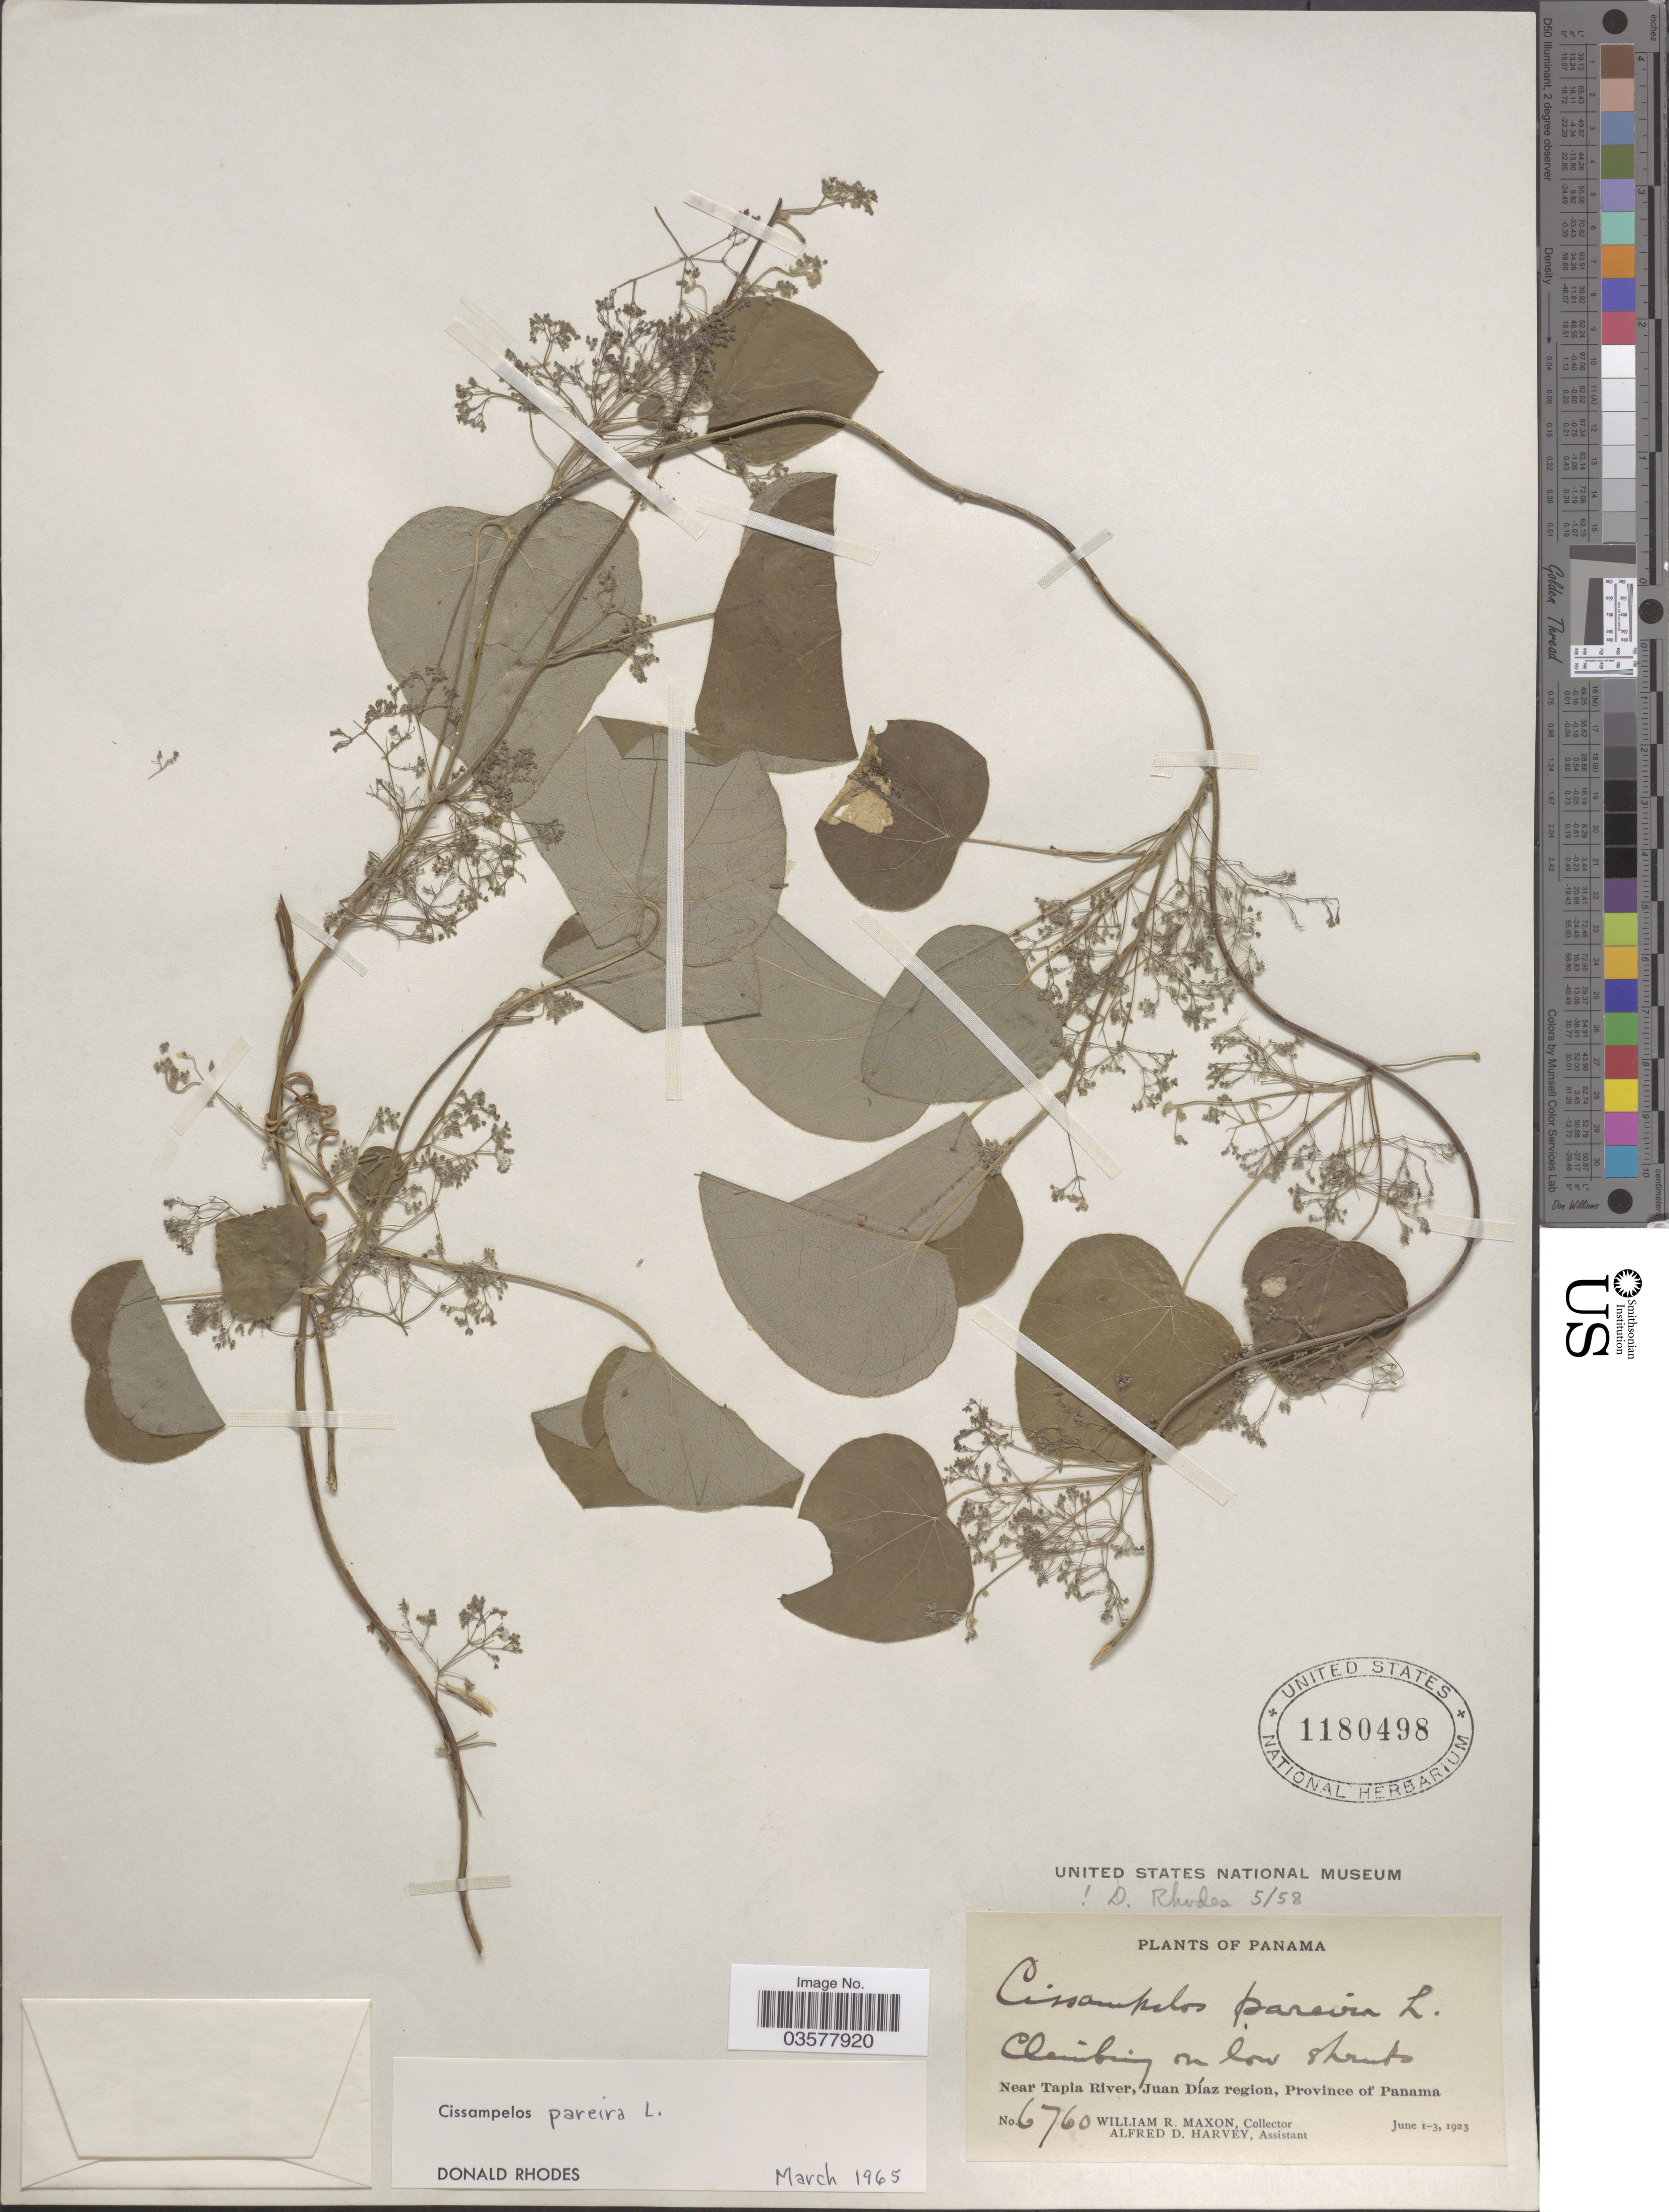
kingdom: Plantae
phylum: Tracheophyta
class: Magnoliopsida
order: Ranunculales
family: Menispermaceae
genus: Cissampelos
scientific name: Cissampelos pareira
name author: L.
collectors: W. R. Maxon & A. D. Harvey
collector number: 6760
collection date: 1923-06-01/1923-06-03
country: Panama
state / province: Panamá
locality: Near Tapia River, Juan Díaz region.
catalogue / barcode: US 1180498